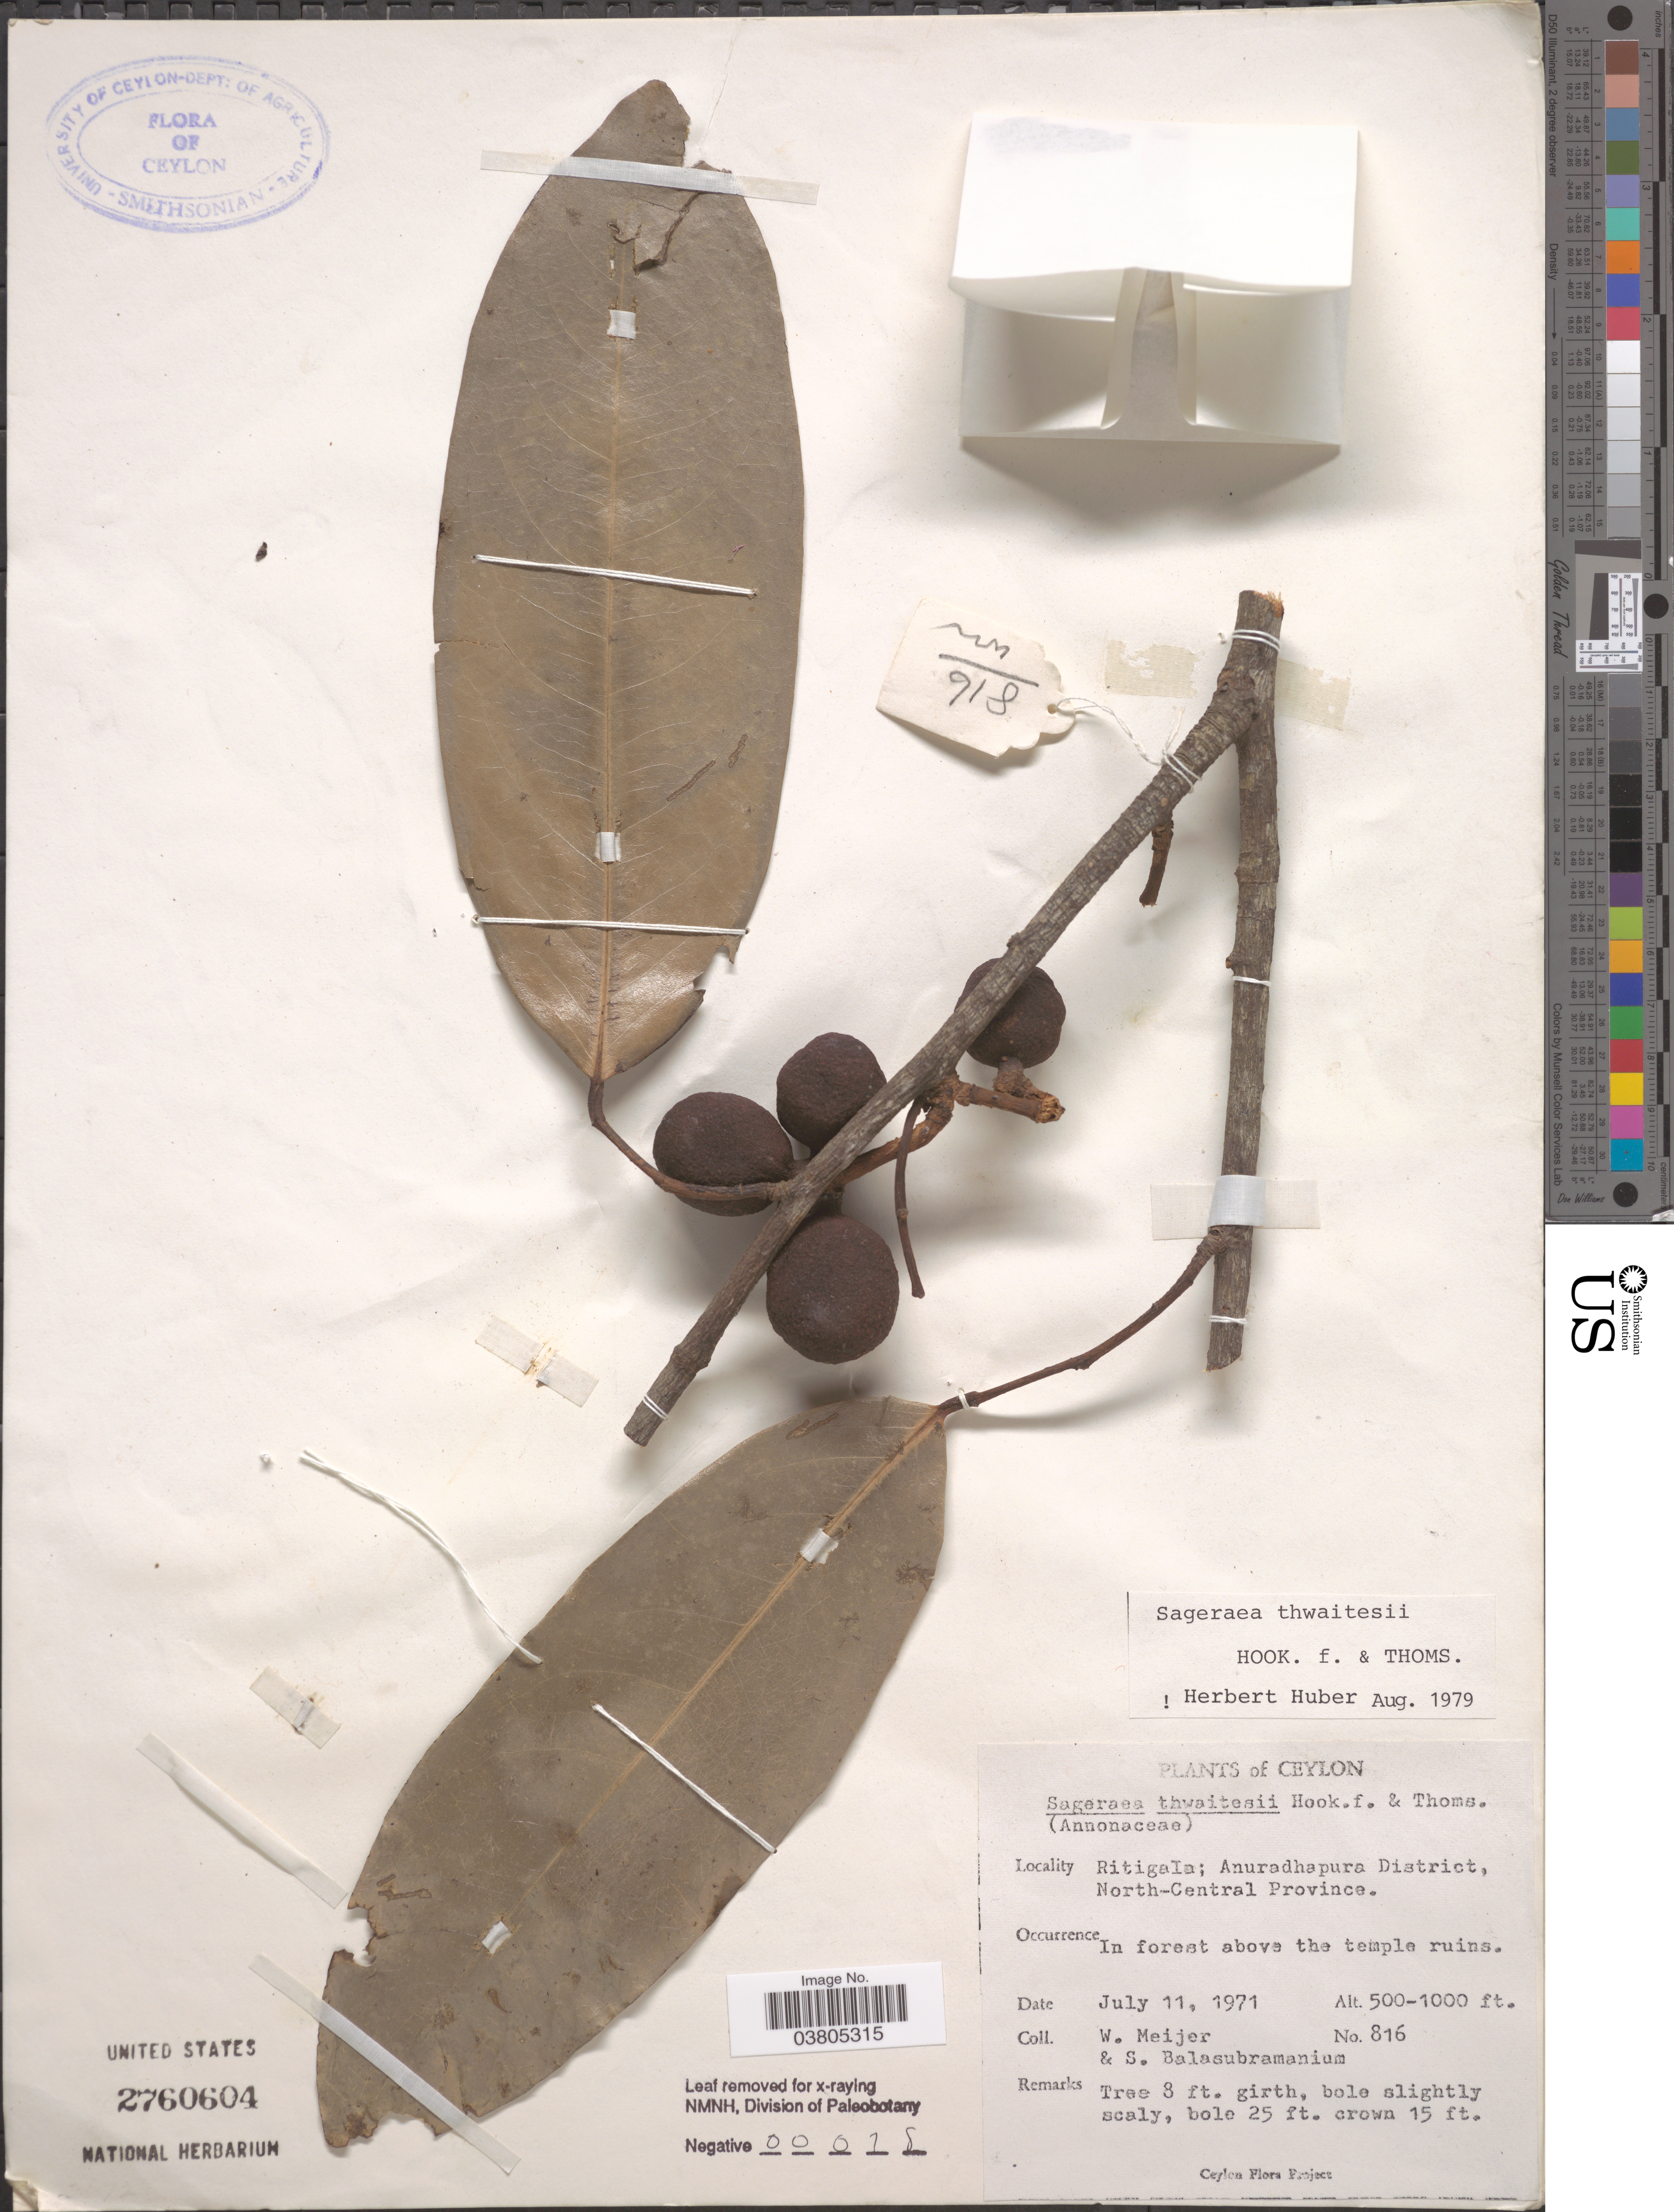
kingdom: Plantae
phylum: Tracheophyta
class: Magnoliopsida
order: Magnoliales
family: Annonaceae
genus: Sageraea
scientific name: Sageraea thwaitesii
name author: Hook. f. & Thomson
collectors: W. Meijer & S. Balasubramanium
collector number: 816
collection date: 1971-07-11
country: Sri Lanka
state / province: North Central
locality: Ceylon. Ritigala; Anuradhapura District. In forest above the temple ruins.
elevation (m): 152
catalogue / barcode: US 2760604